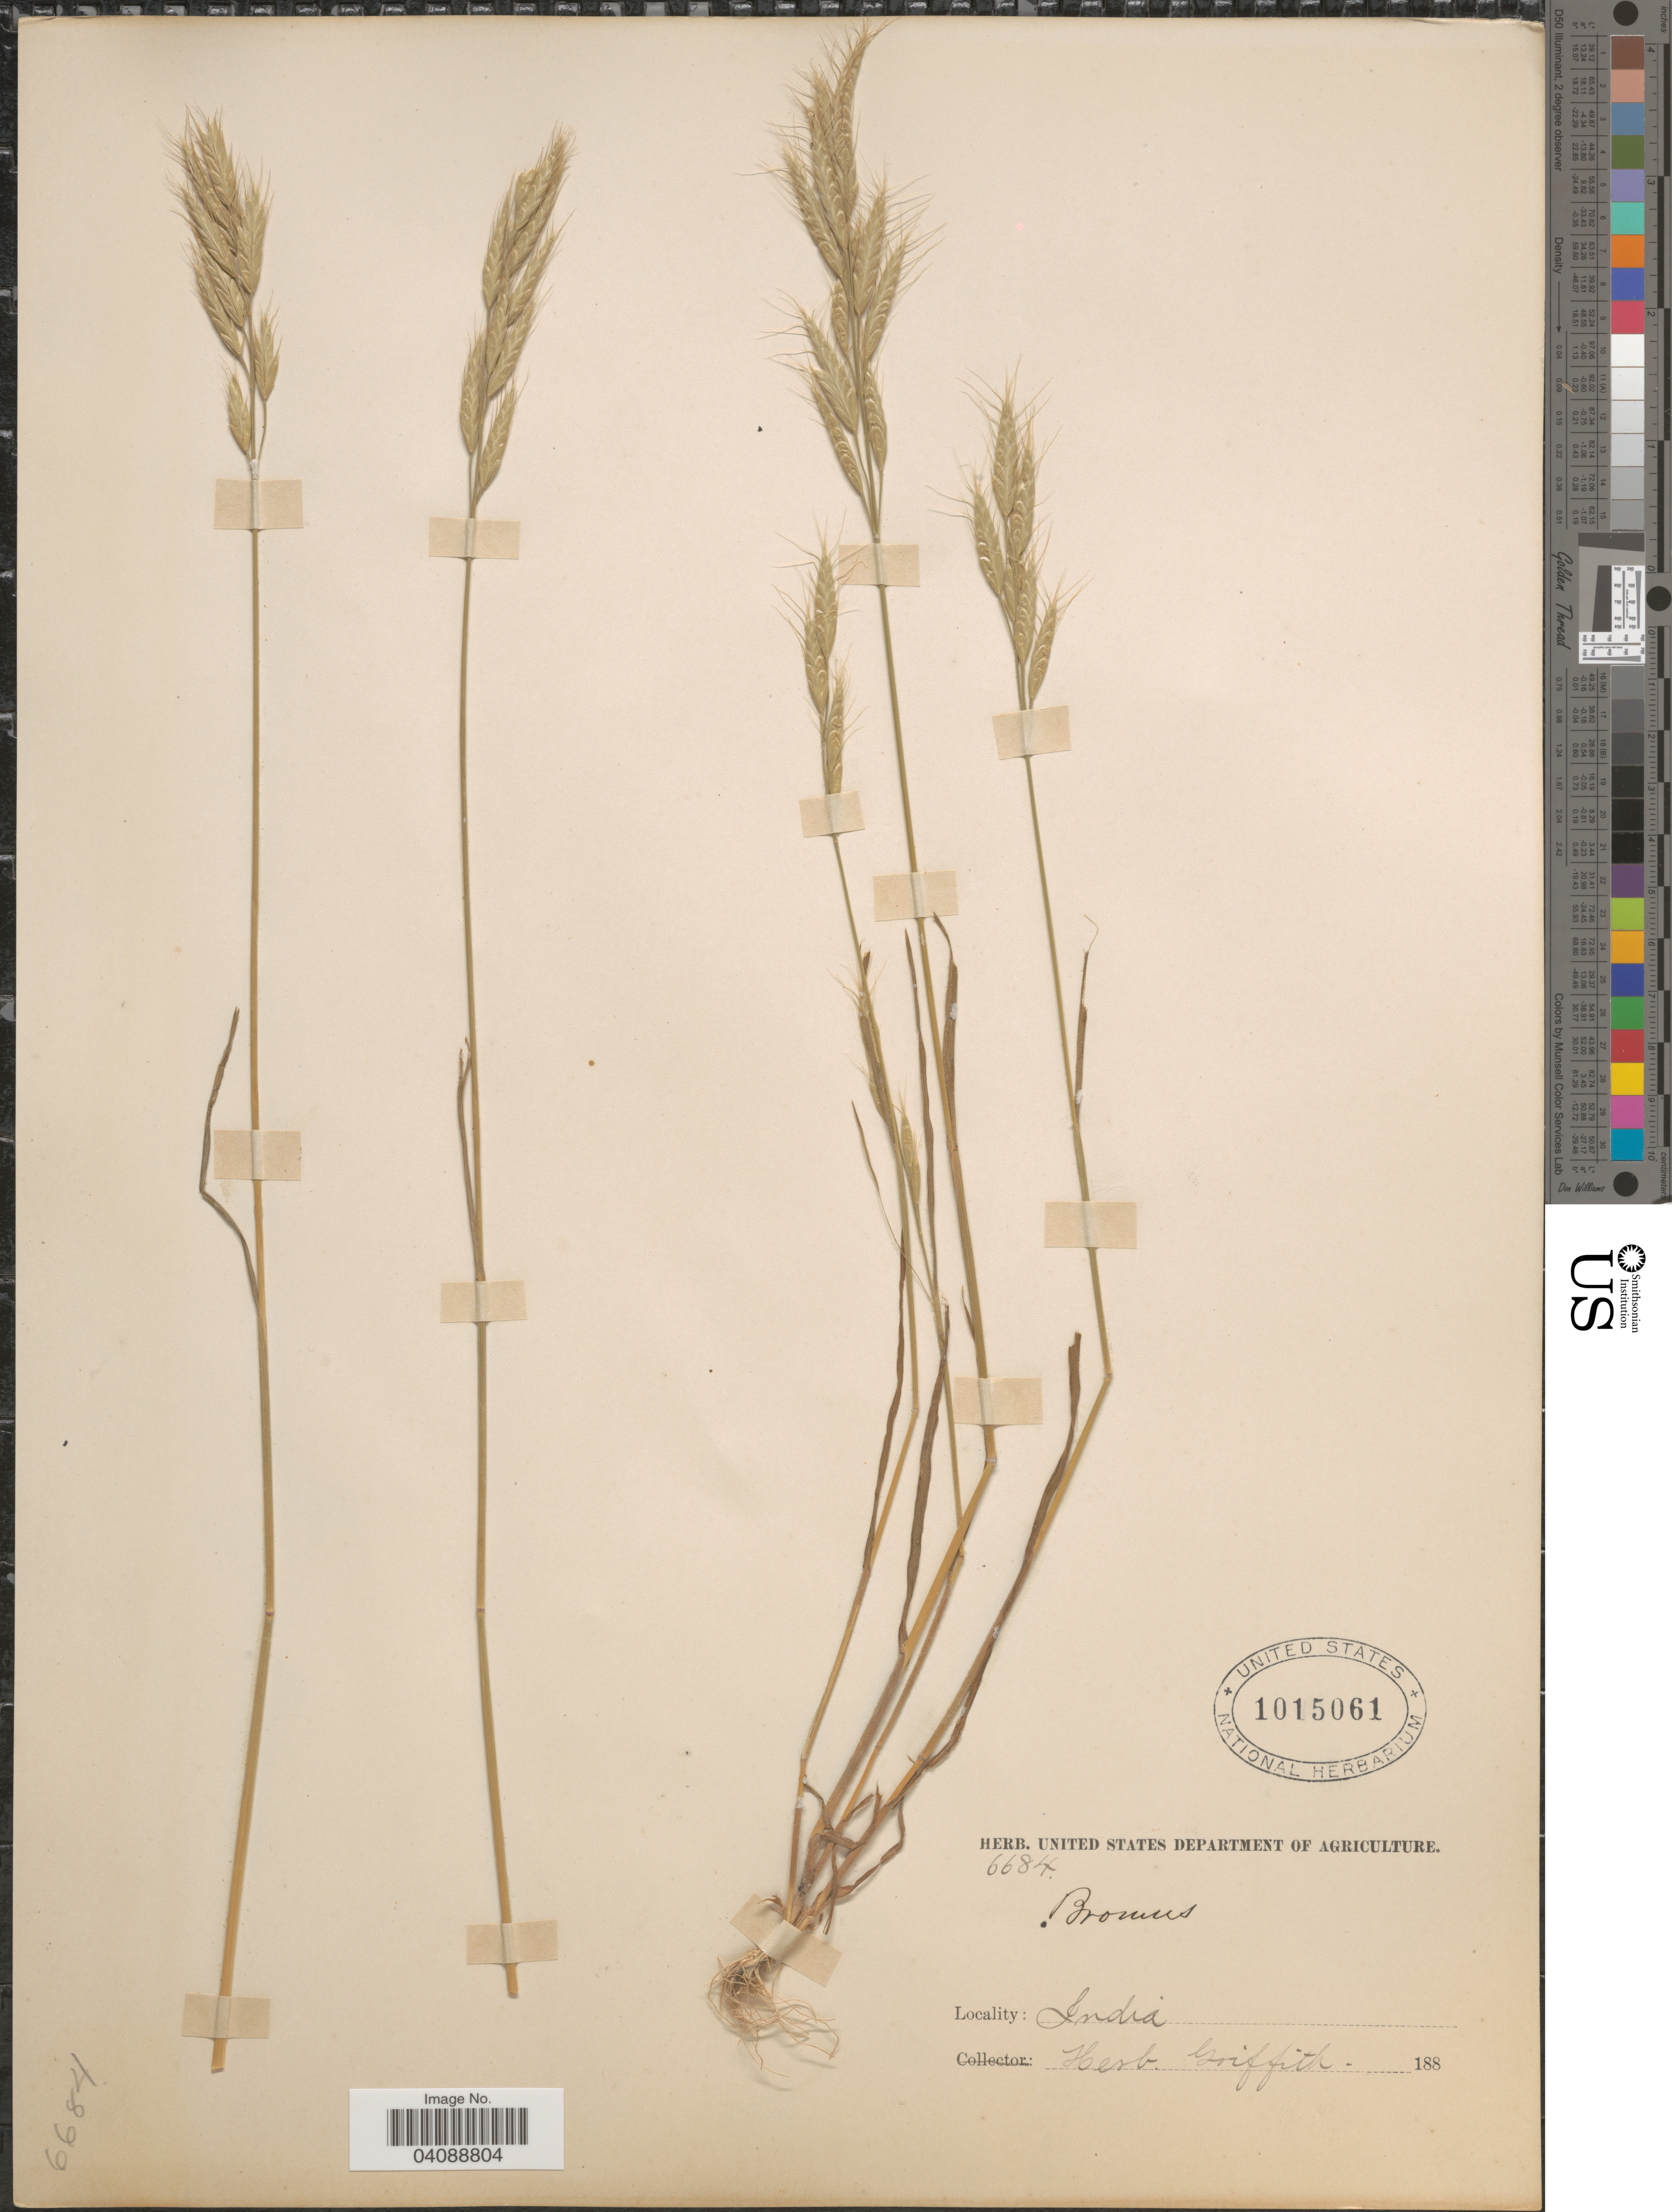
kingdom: Plantae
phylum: Tracheophyta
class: Liliopsida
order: Poales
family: Poaceae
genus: Bromus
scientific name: Bromus hordeaceus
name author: L.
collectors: ex herb. Griffith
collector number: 6684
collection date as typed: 188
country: India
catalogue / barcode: US 1015061